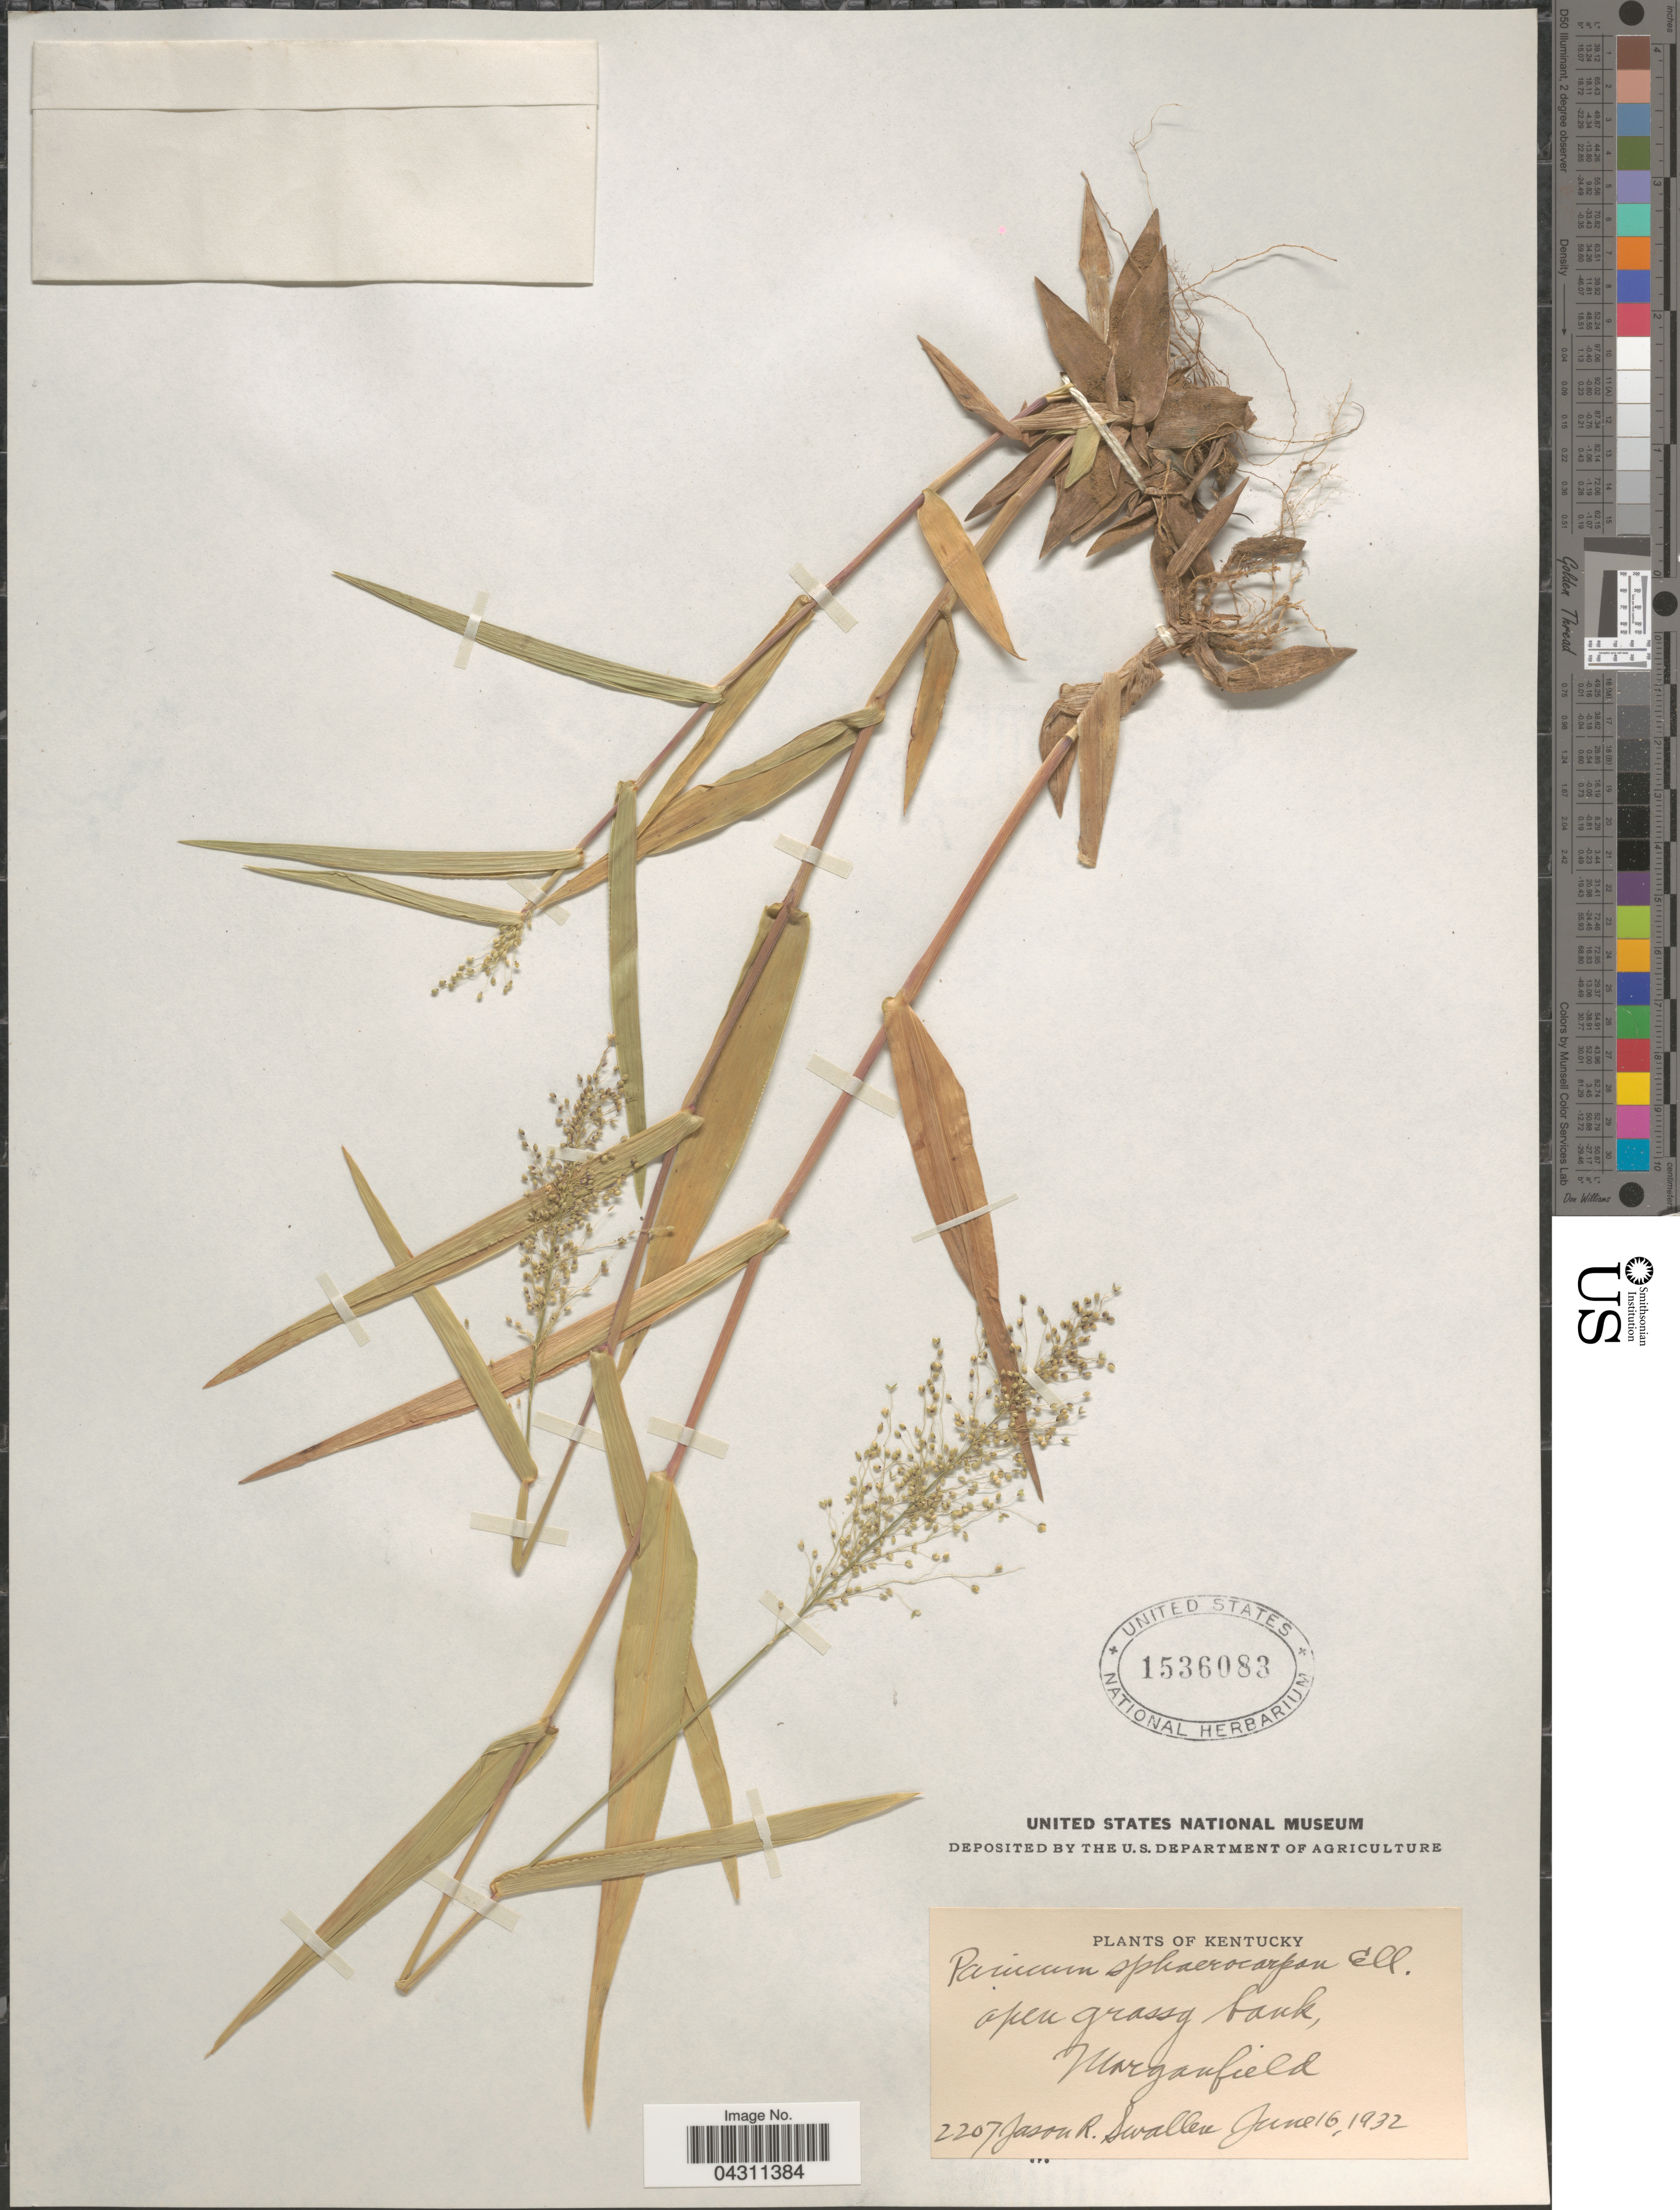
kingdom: Plantae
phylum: Tracheophyta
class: Liliopsida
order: Poales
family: Poaceae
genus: Dichanthelium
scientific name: Dichanthelium sphaerocarpon var. sphaerocarpon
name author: (Elliott) Gould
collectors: J. R. Swallen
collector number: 2207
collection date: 1932-06-16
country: United States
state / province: Kentucky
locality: Morganfield.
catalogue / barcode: US 1536083